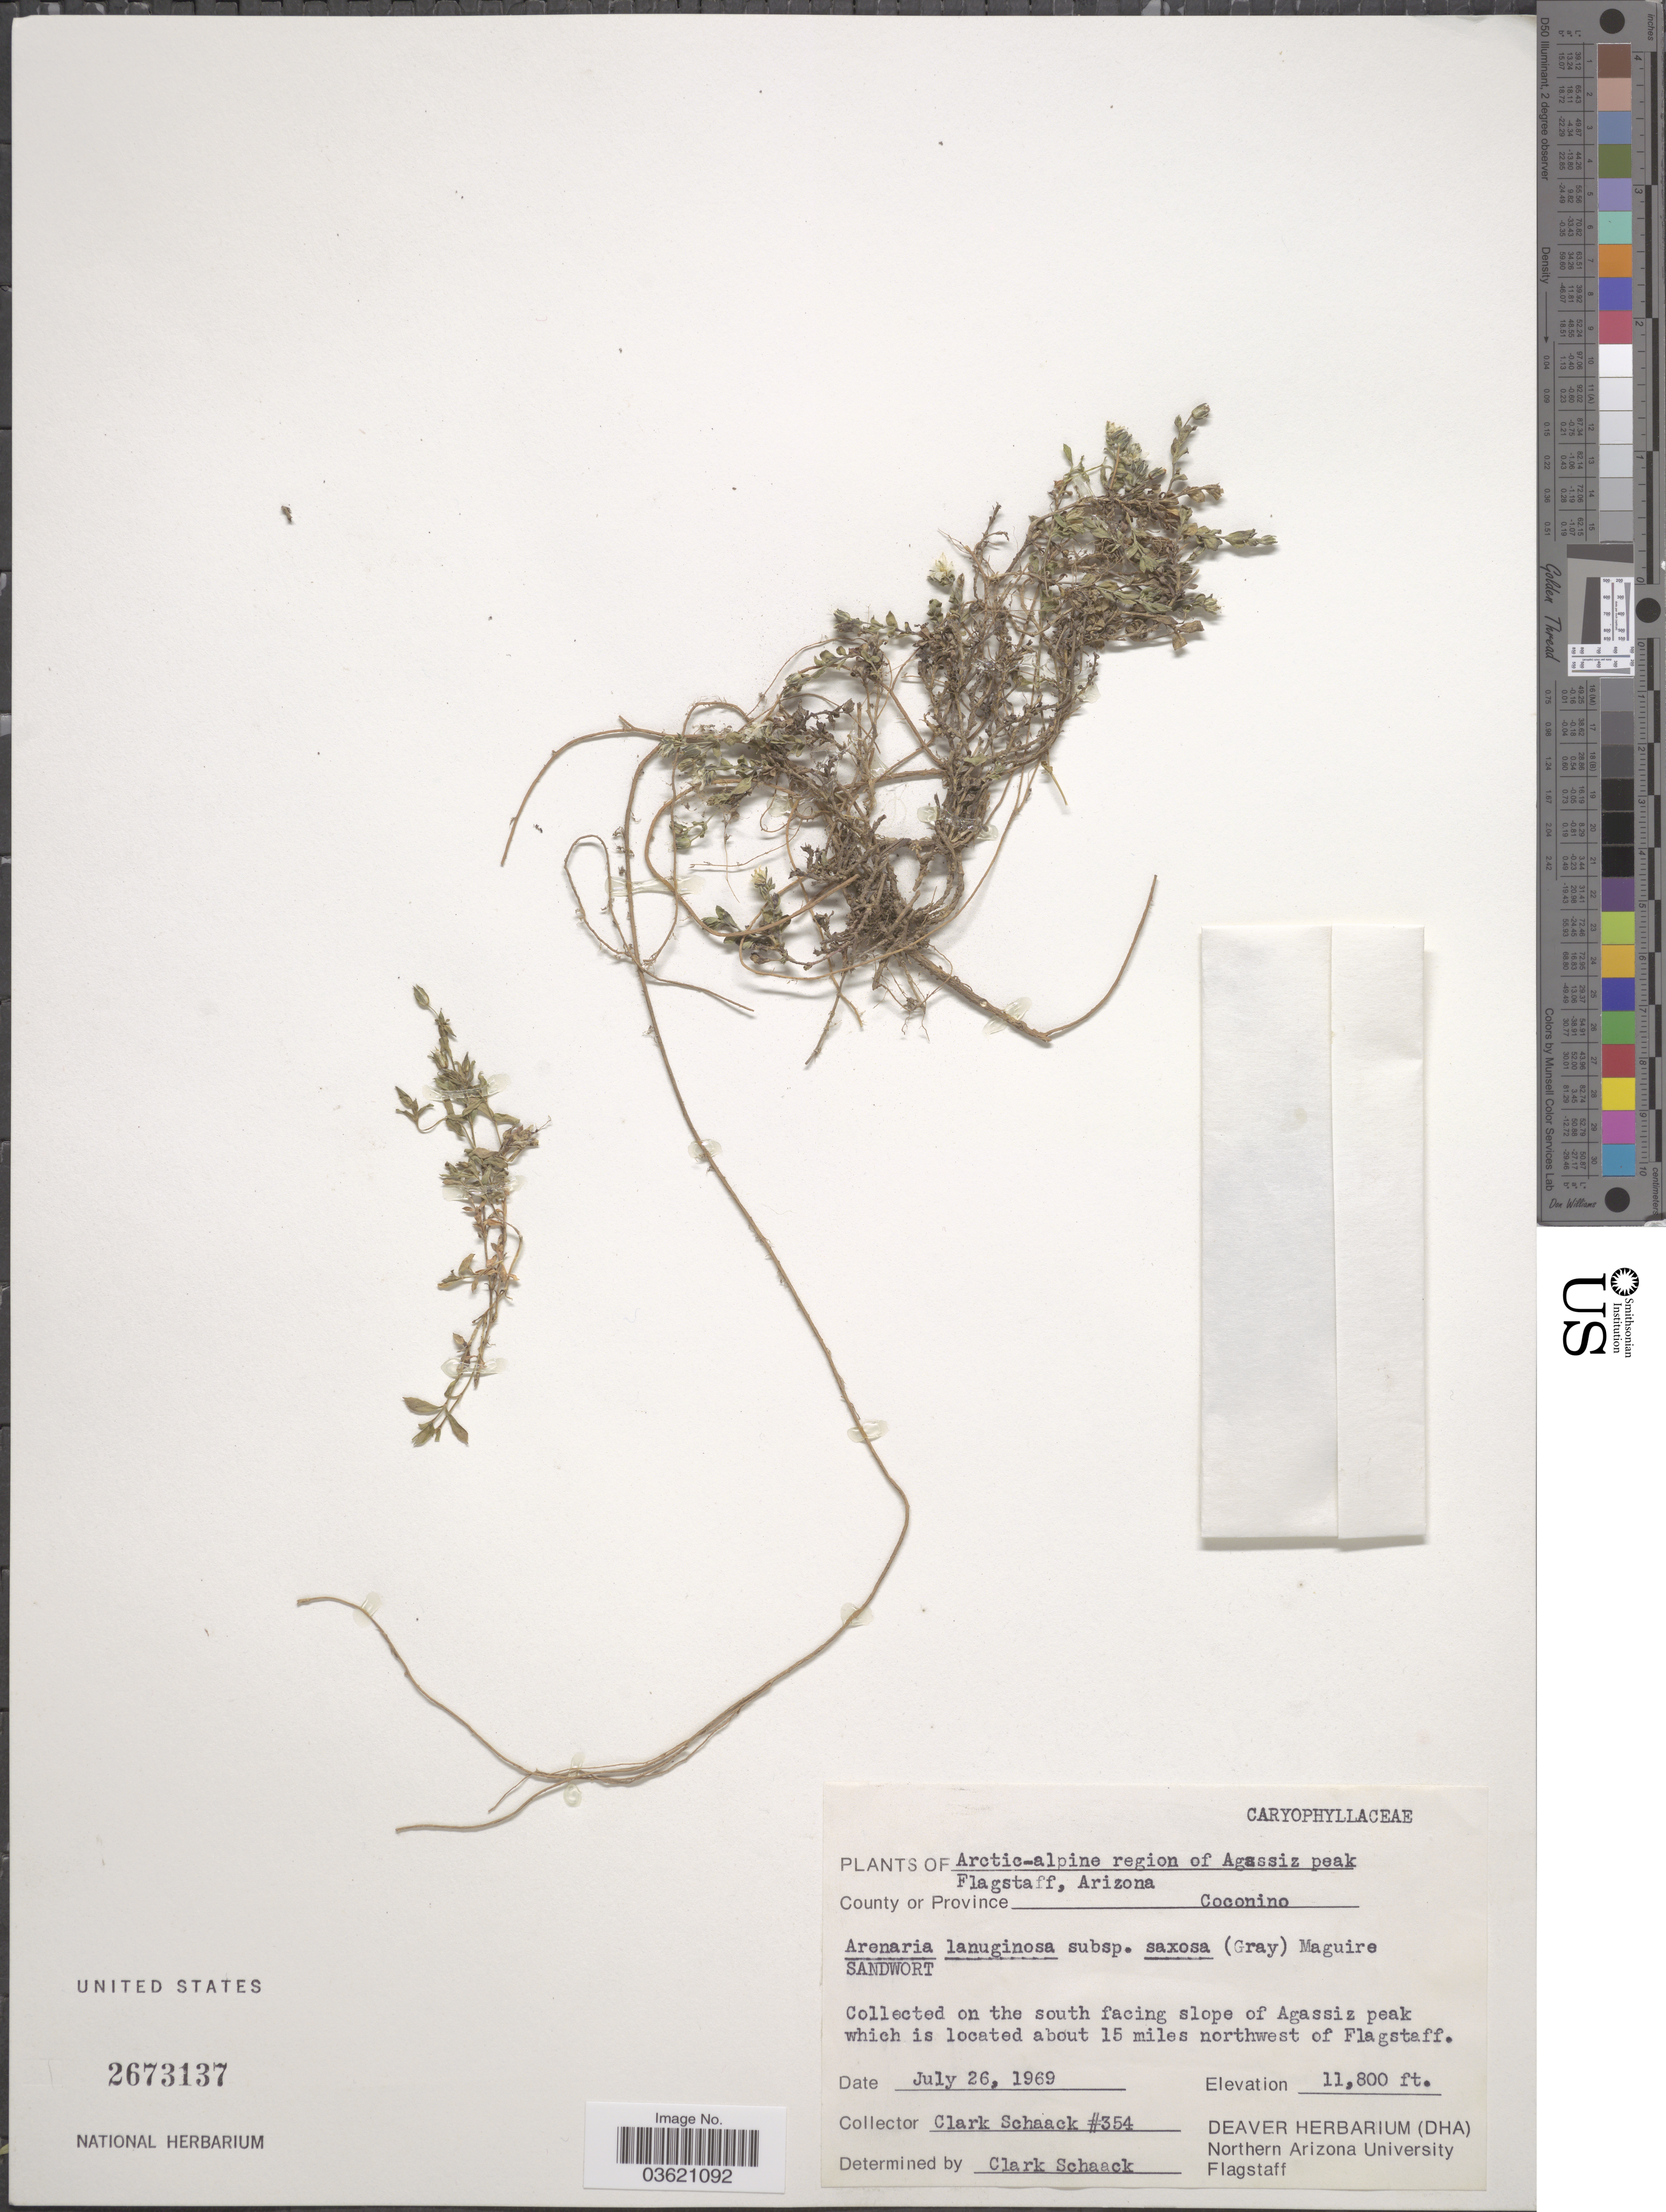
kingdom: Plantae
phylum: Tracheophyta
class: Magnoliopsida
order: Caryophyllales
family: Caryophyllaceae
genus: Arenaria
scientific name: Arenaria saxosa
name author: A. Gray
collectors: C. G. Schaack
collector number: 354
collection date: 1969-07-26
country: United States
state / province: Arizona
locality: Arctic-alpine region of Agassiz peak. Flagstaff. County or Province Coconino. On the south facing slope of Agassiz peak which is located about 15 miles northwest of Flagstaff.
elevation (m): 3597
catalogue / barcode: US 2673137